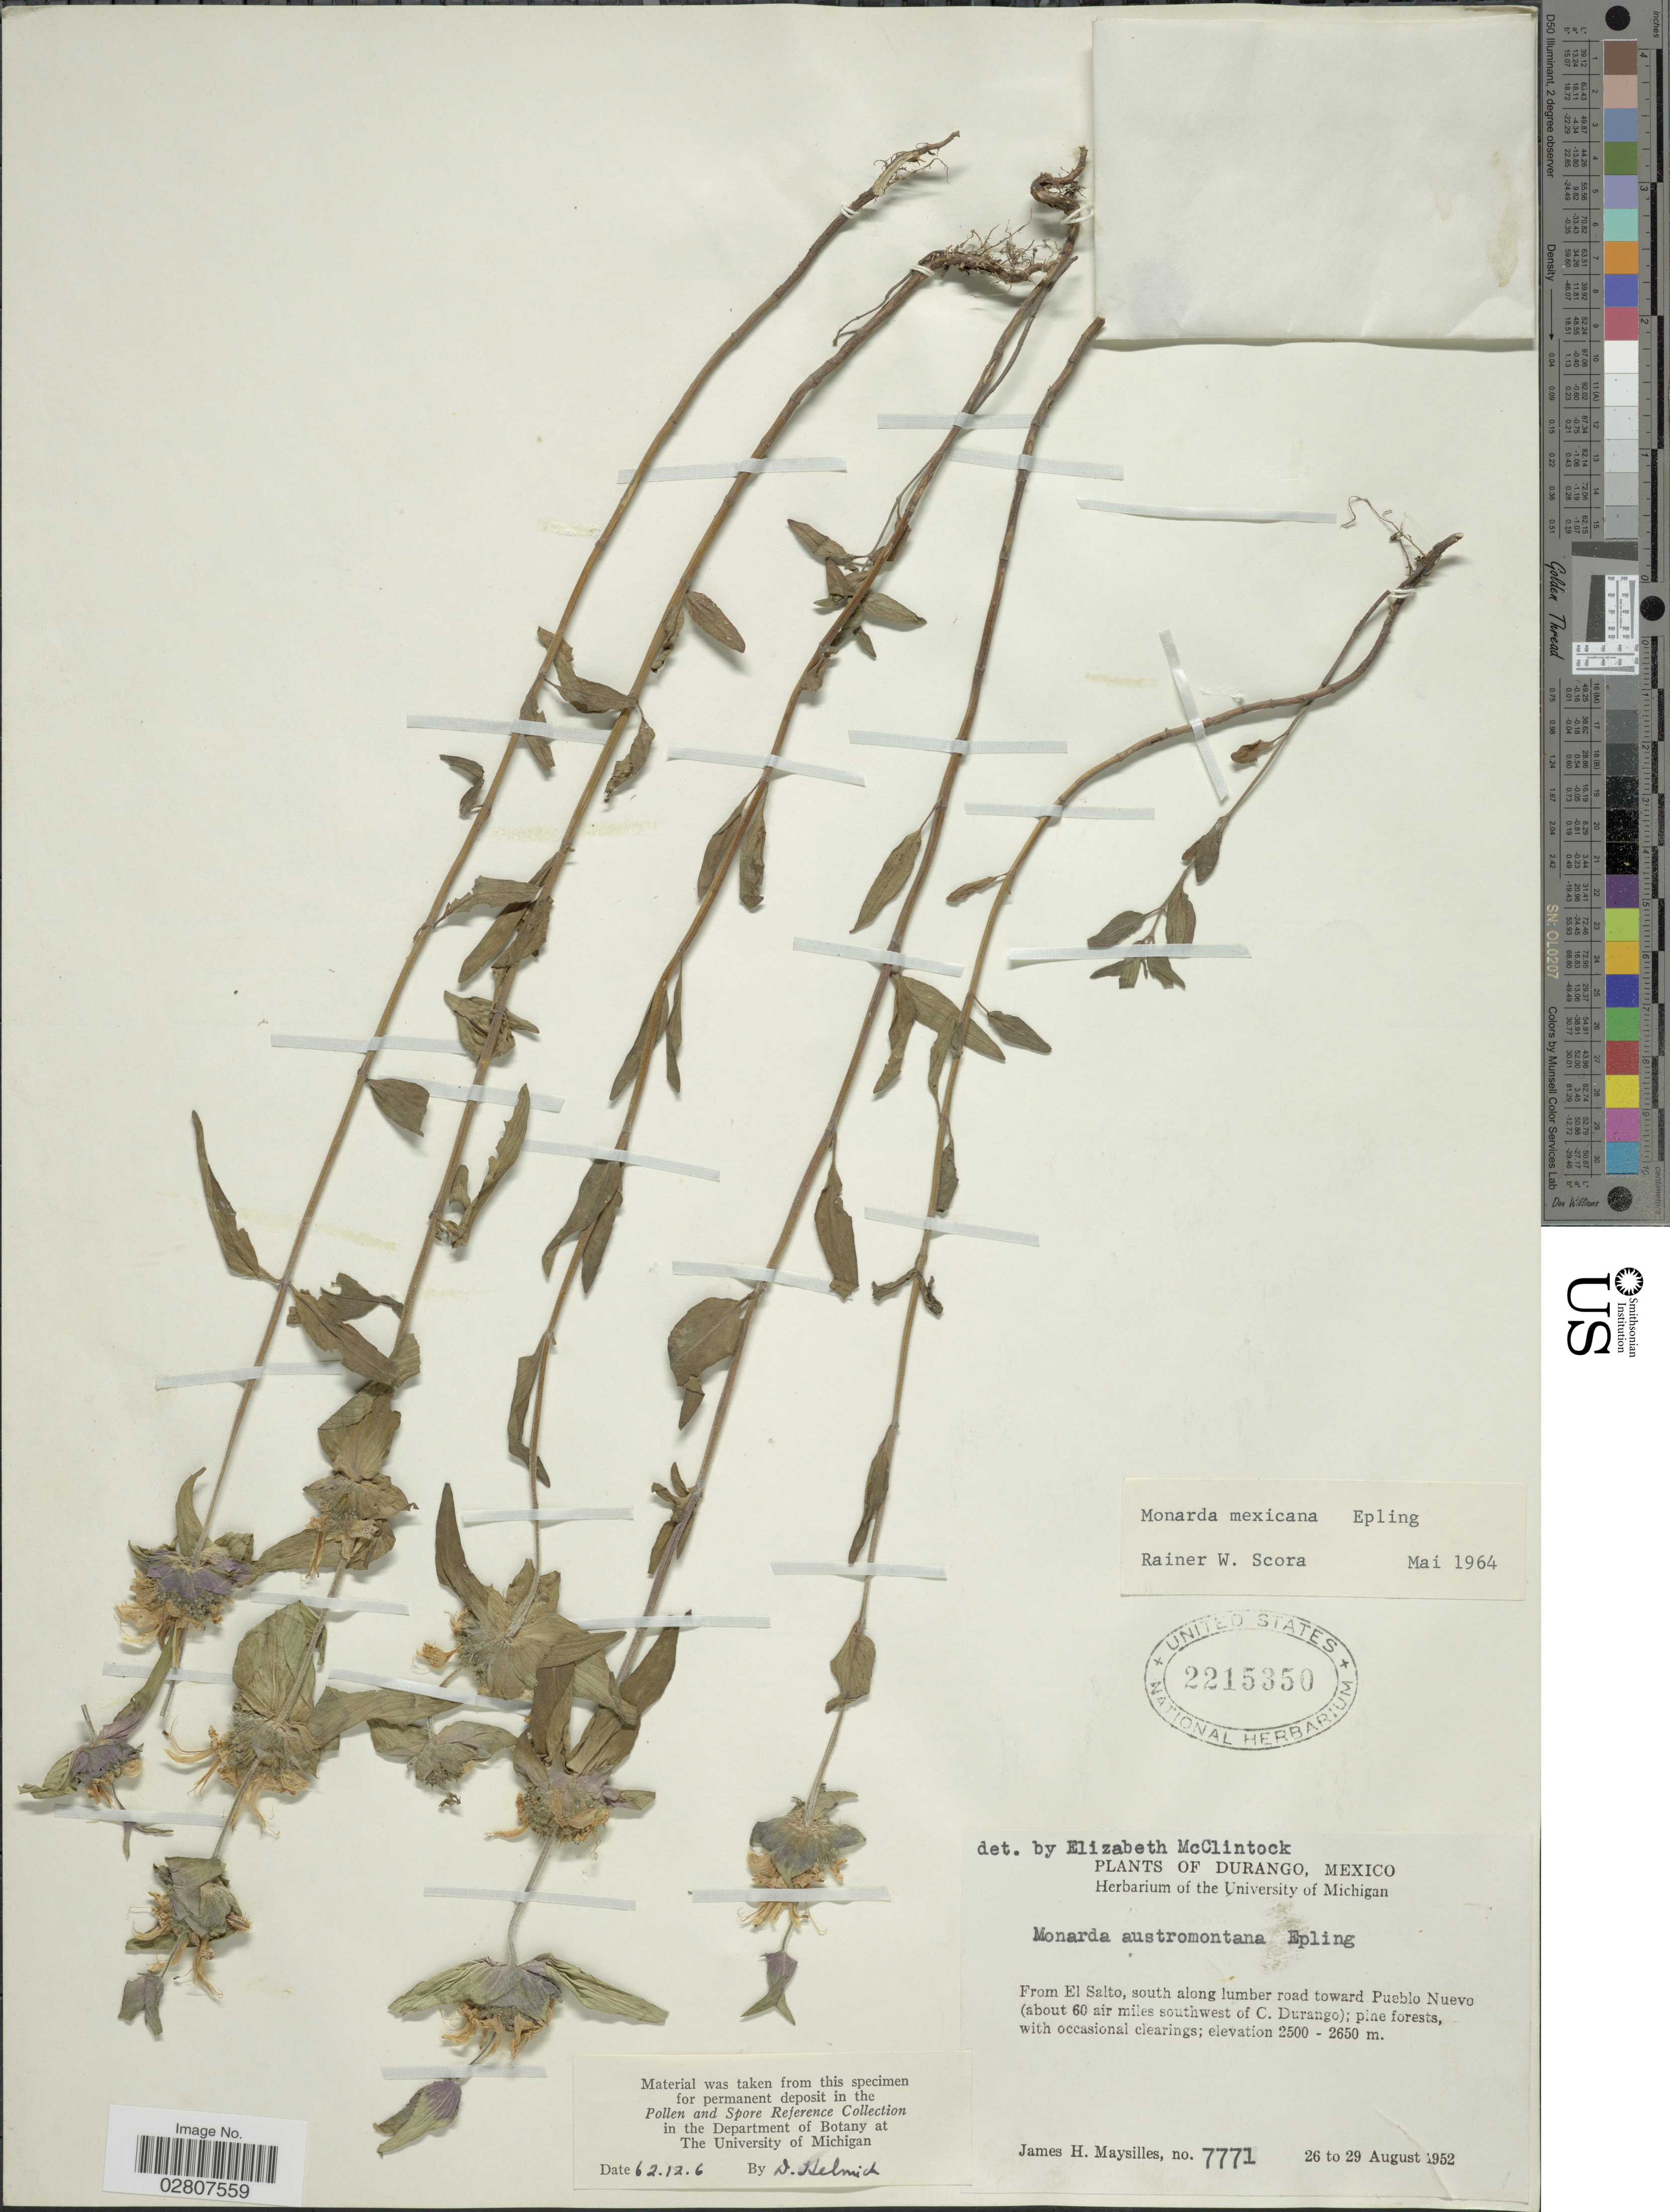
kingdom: Plantae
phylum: Tracheophyta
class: Magnoliopsida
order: Lamiales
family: Lamiaceae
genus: Monarda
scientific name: Monarda mexicana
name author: Epling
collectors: J. Maysilles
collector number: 7771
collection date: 1952-08-26/1952-08-29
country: Mexico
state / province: Durango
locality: From El Salto, south along lumber road toward Pueblo Nuevo (about 60 air miles southwest of C. Durango).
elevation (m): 2500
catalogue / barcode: US 2215350